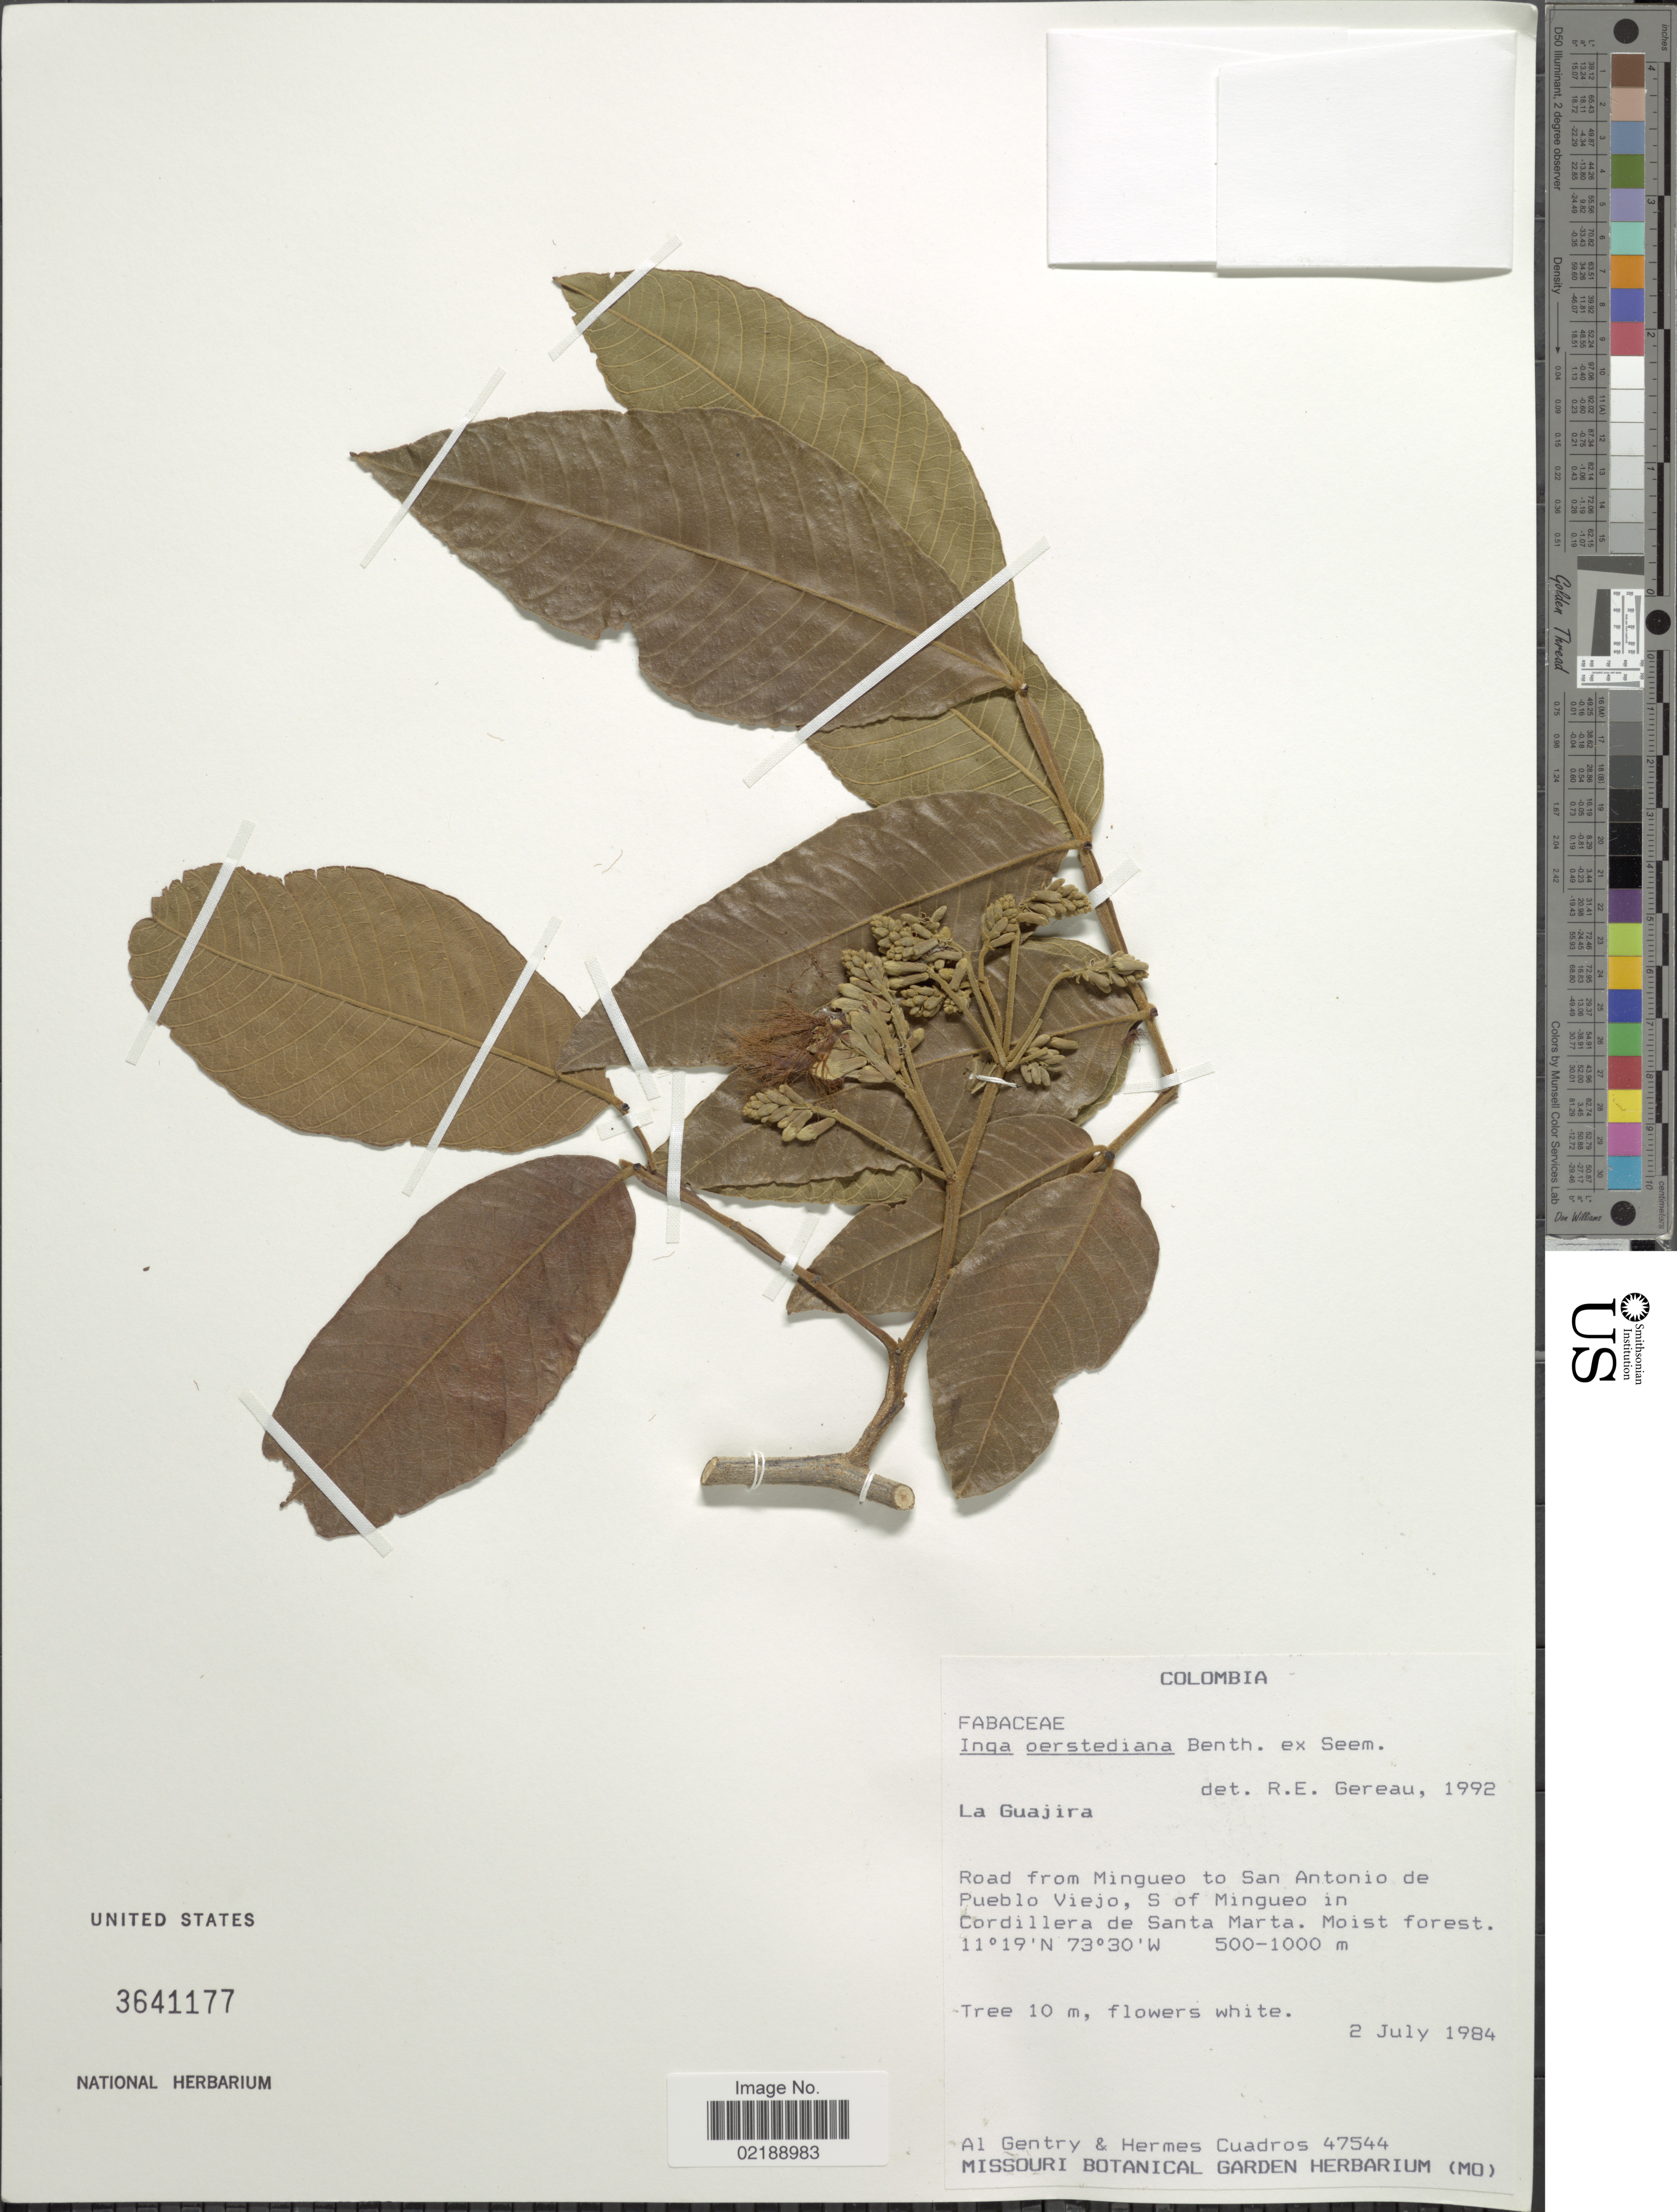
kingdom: Plantae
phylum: Tracheophyta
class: Magnoliopsida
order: Fabales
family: Fabaceae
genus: Inga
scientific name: Inga oerstediana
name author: Benth.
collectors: A. H. Gentry & H. Cuadros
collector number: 47544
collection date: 1984-07-02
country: Colombia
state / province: La Guajira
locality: Road from Mingueo to San Antonio de Pueblo Viejo, S. of Mingueo on Cordillera de Santa Marta. Moist forest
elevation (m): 500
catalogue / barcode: US 3641177